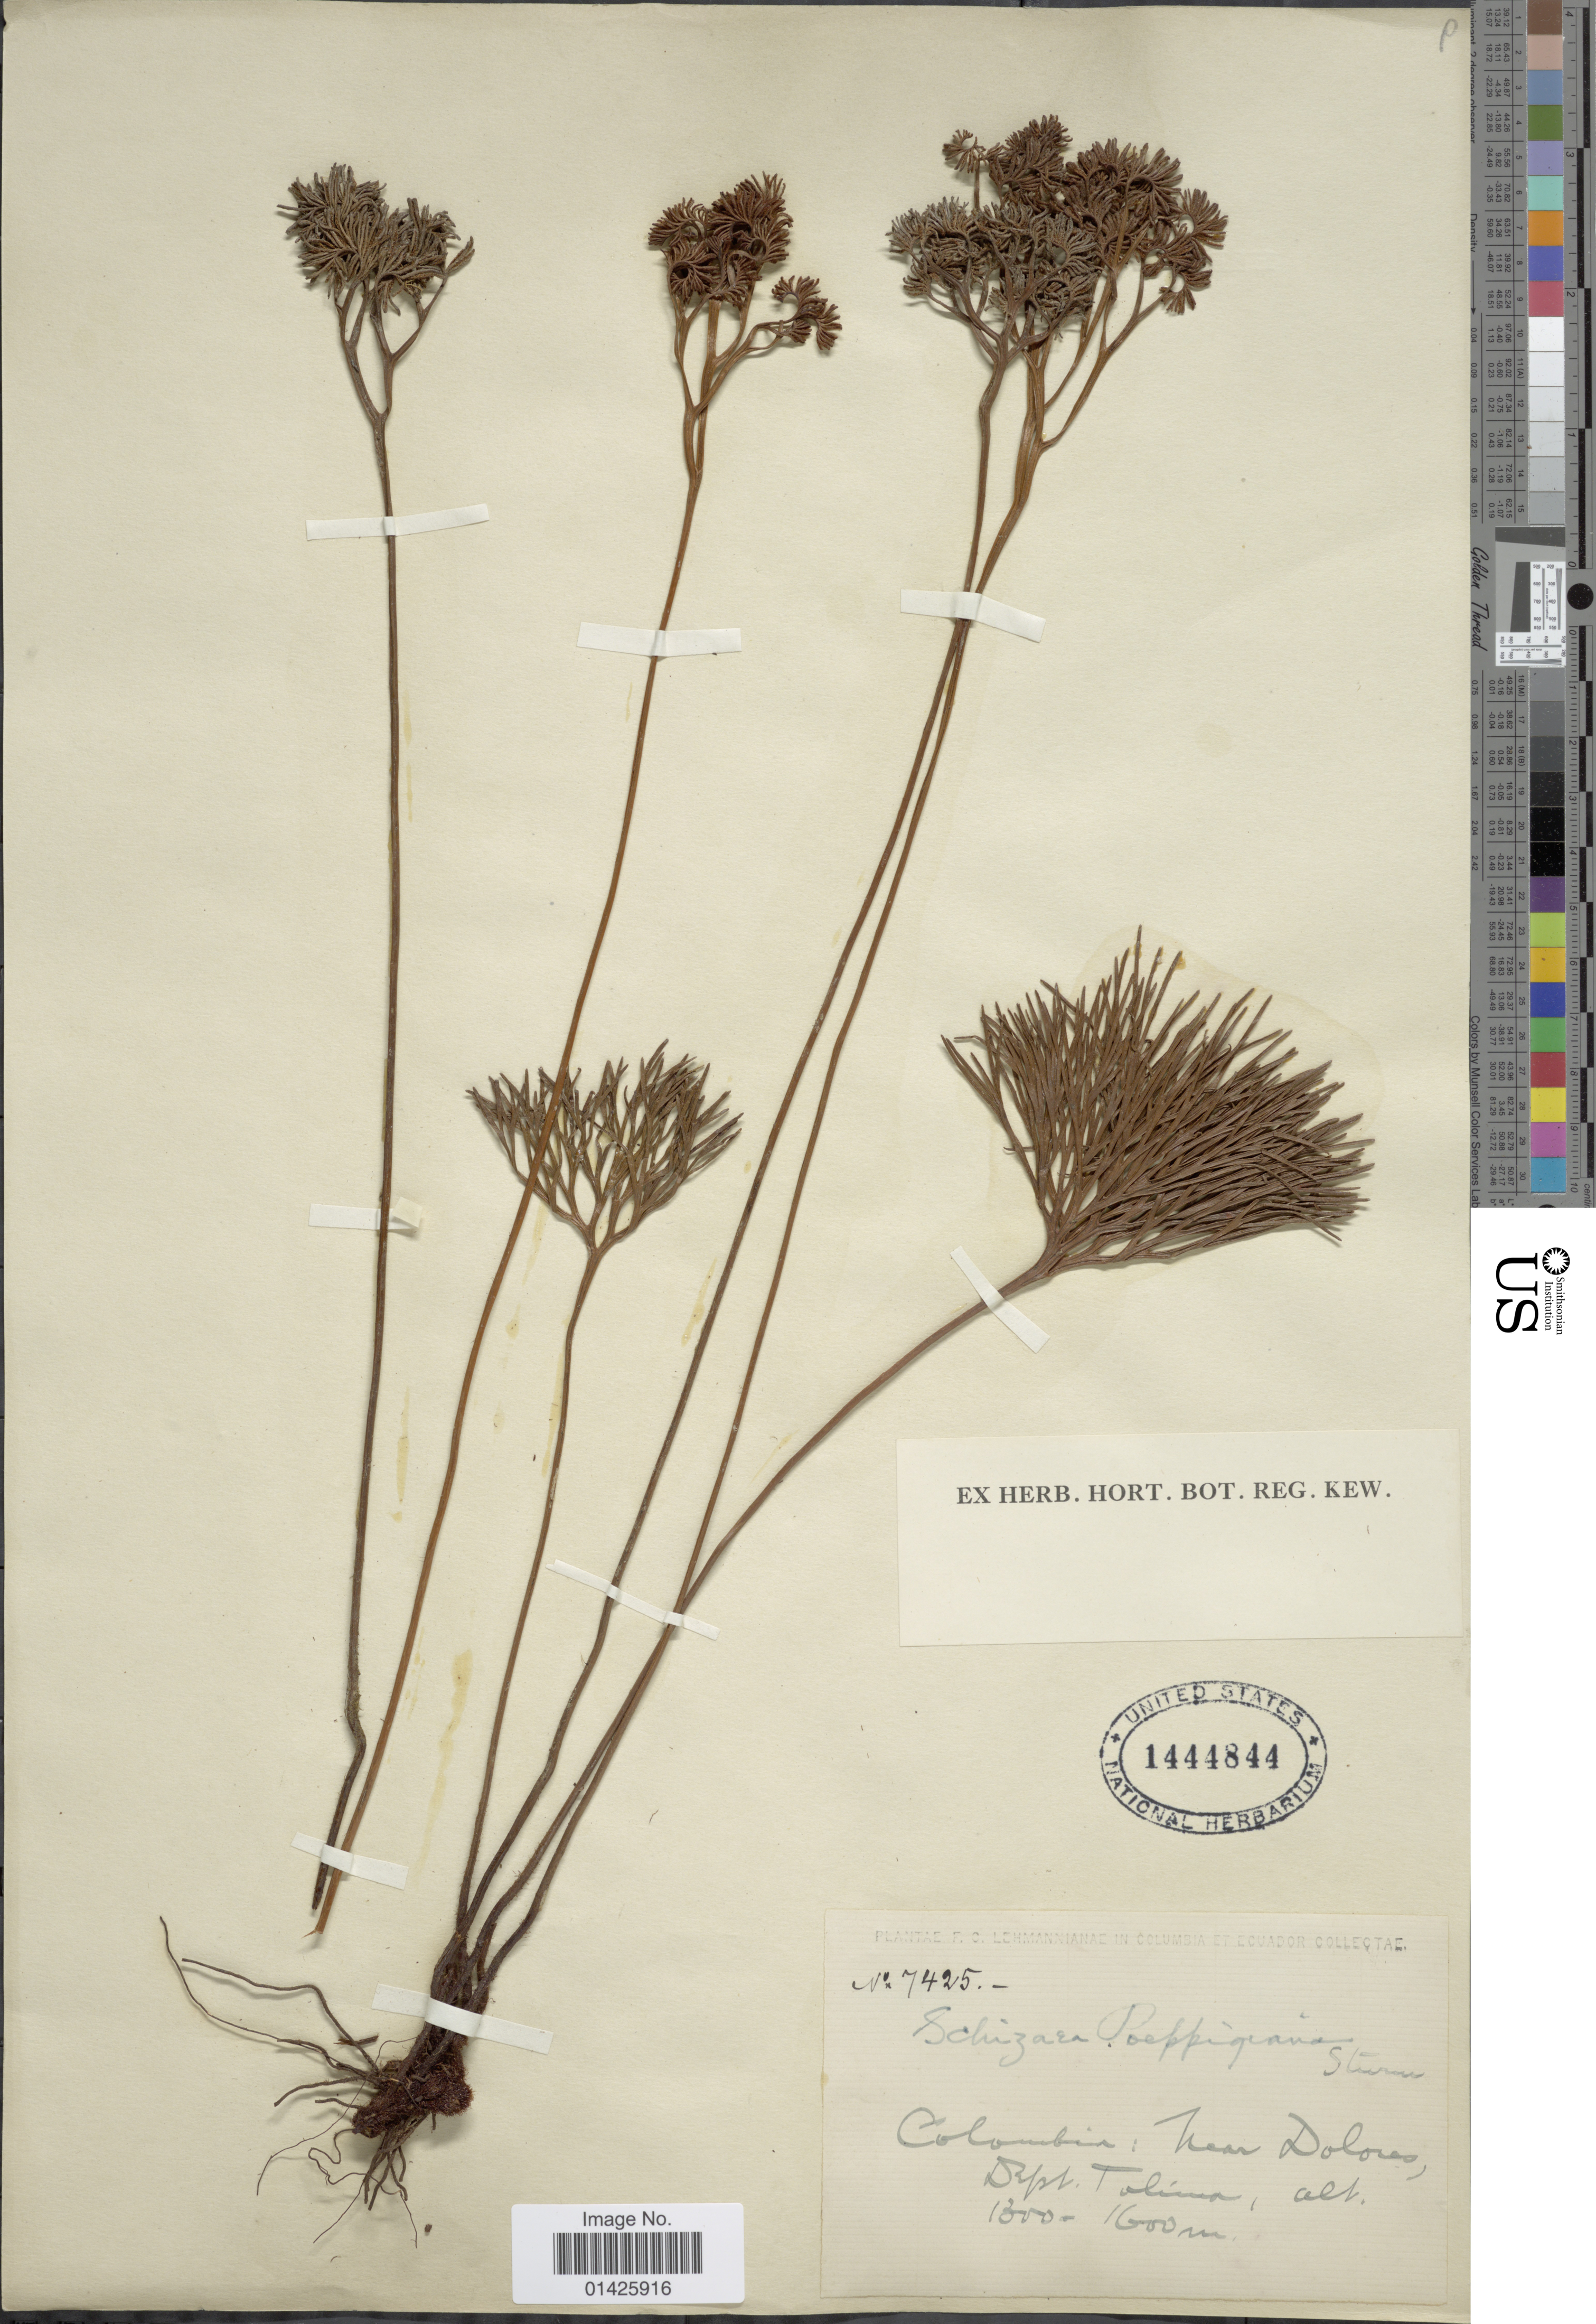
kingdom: Plantae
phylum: Tracheophyta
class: Polypodiopsida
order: Schizaeales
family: Schizaeaceae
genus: Schizaea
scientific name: Schizaea poeppigiana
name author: J.W. Sturm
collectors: F. C. Lehmann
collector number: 7425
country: Colombia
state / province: Tolima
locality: Near Dolores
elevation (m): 1300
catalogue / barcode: US 1444844